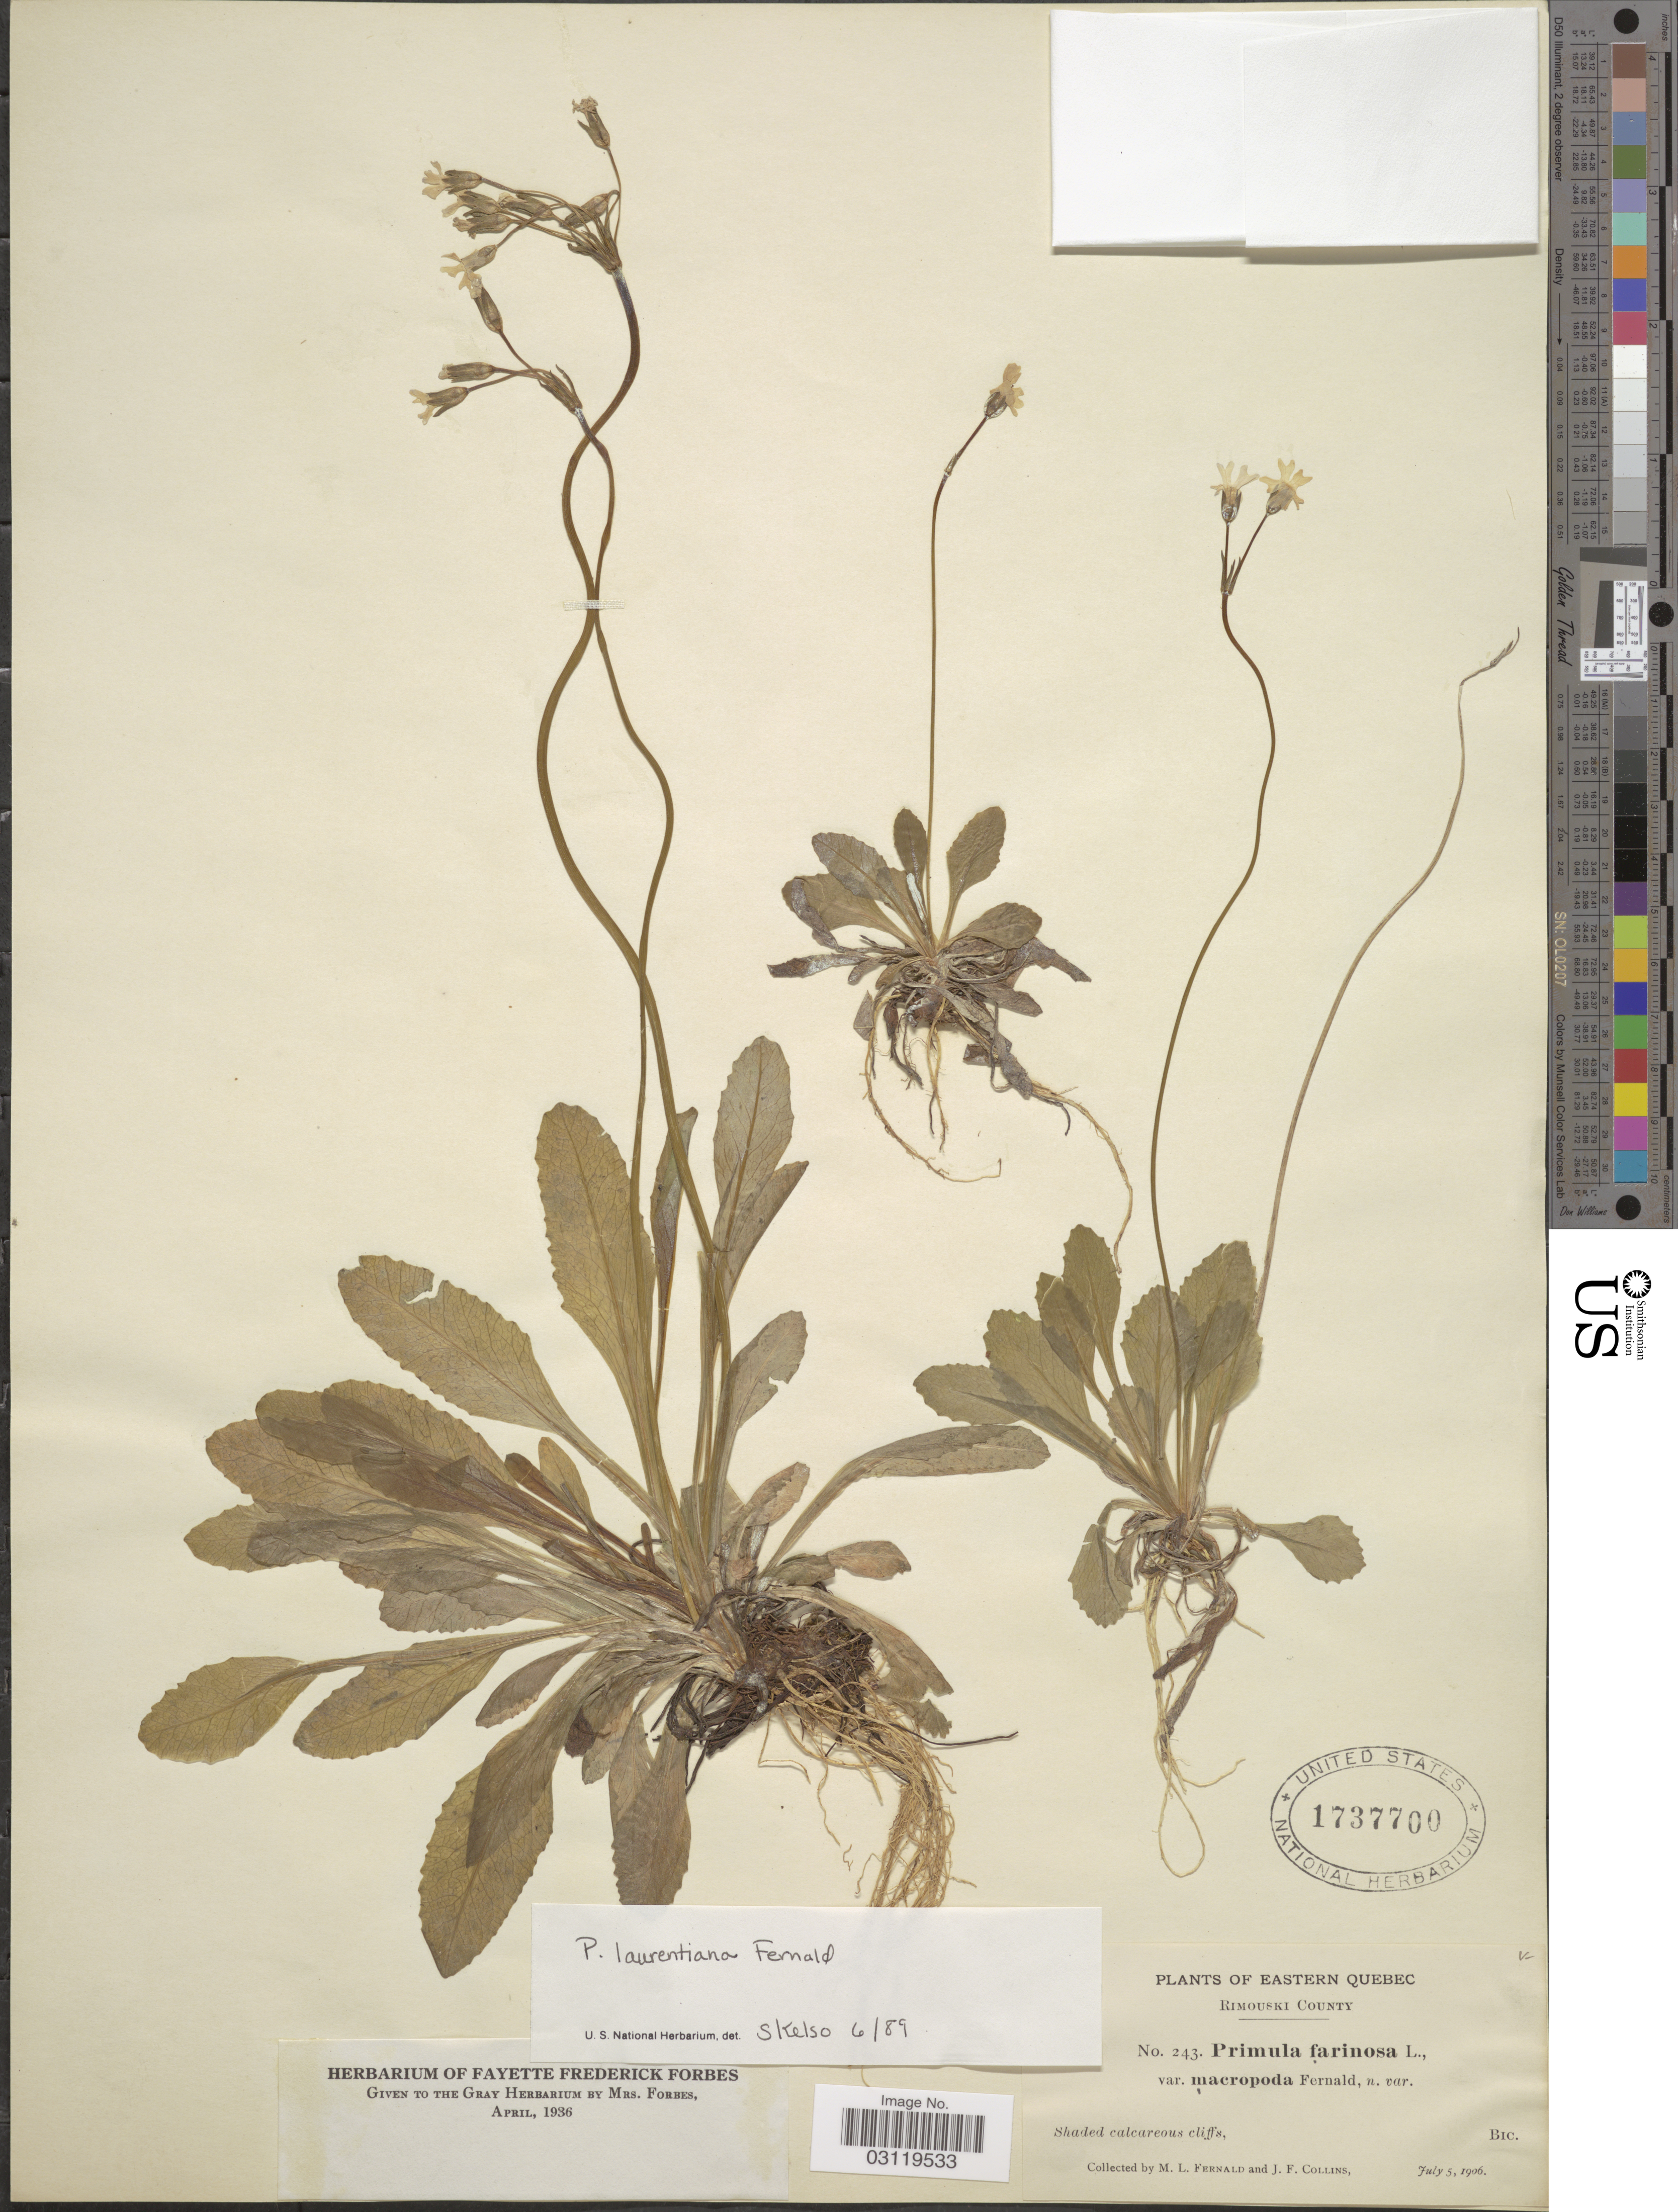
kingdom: Plantae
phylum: Tracheophyta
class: Magnoliopsida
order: Ericales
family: Primulaceae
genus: Primula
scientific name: Primula laurentiana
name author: Fernald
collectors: M. L. Fernald & J. Collins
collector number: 243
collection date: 1906-07-05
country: Canada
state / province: Quebec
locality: Eastern Quebec. Rimouski County. Bic.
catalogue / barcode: US 1737700